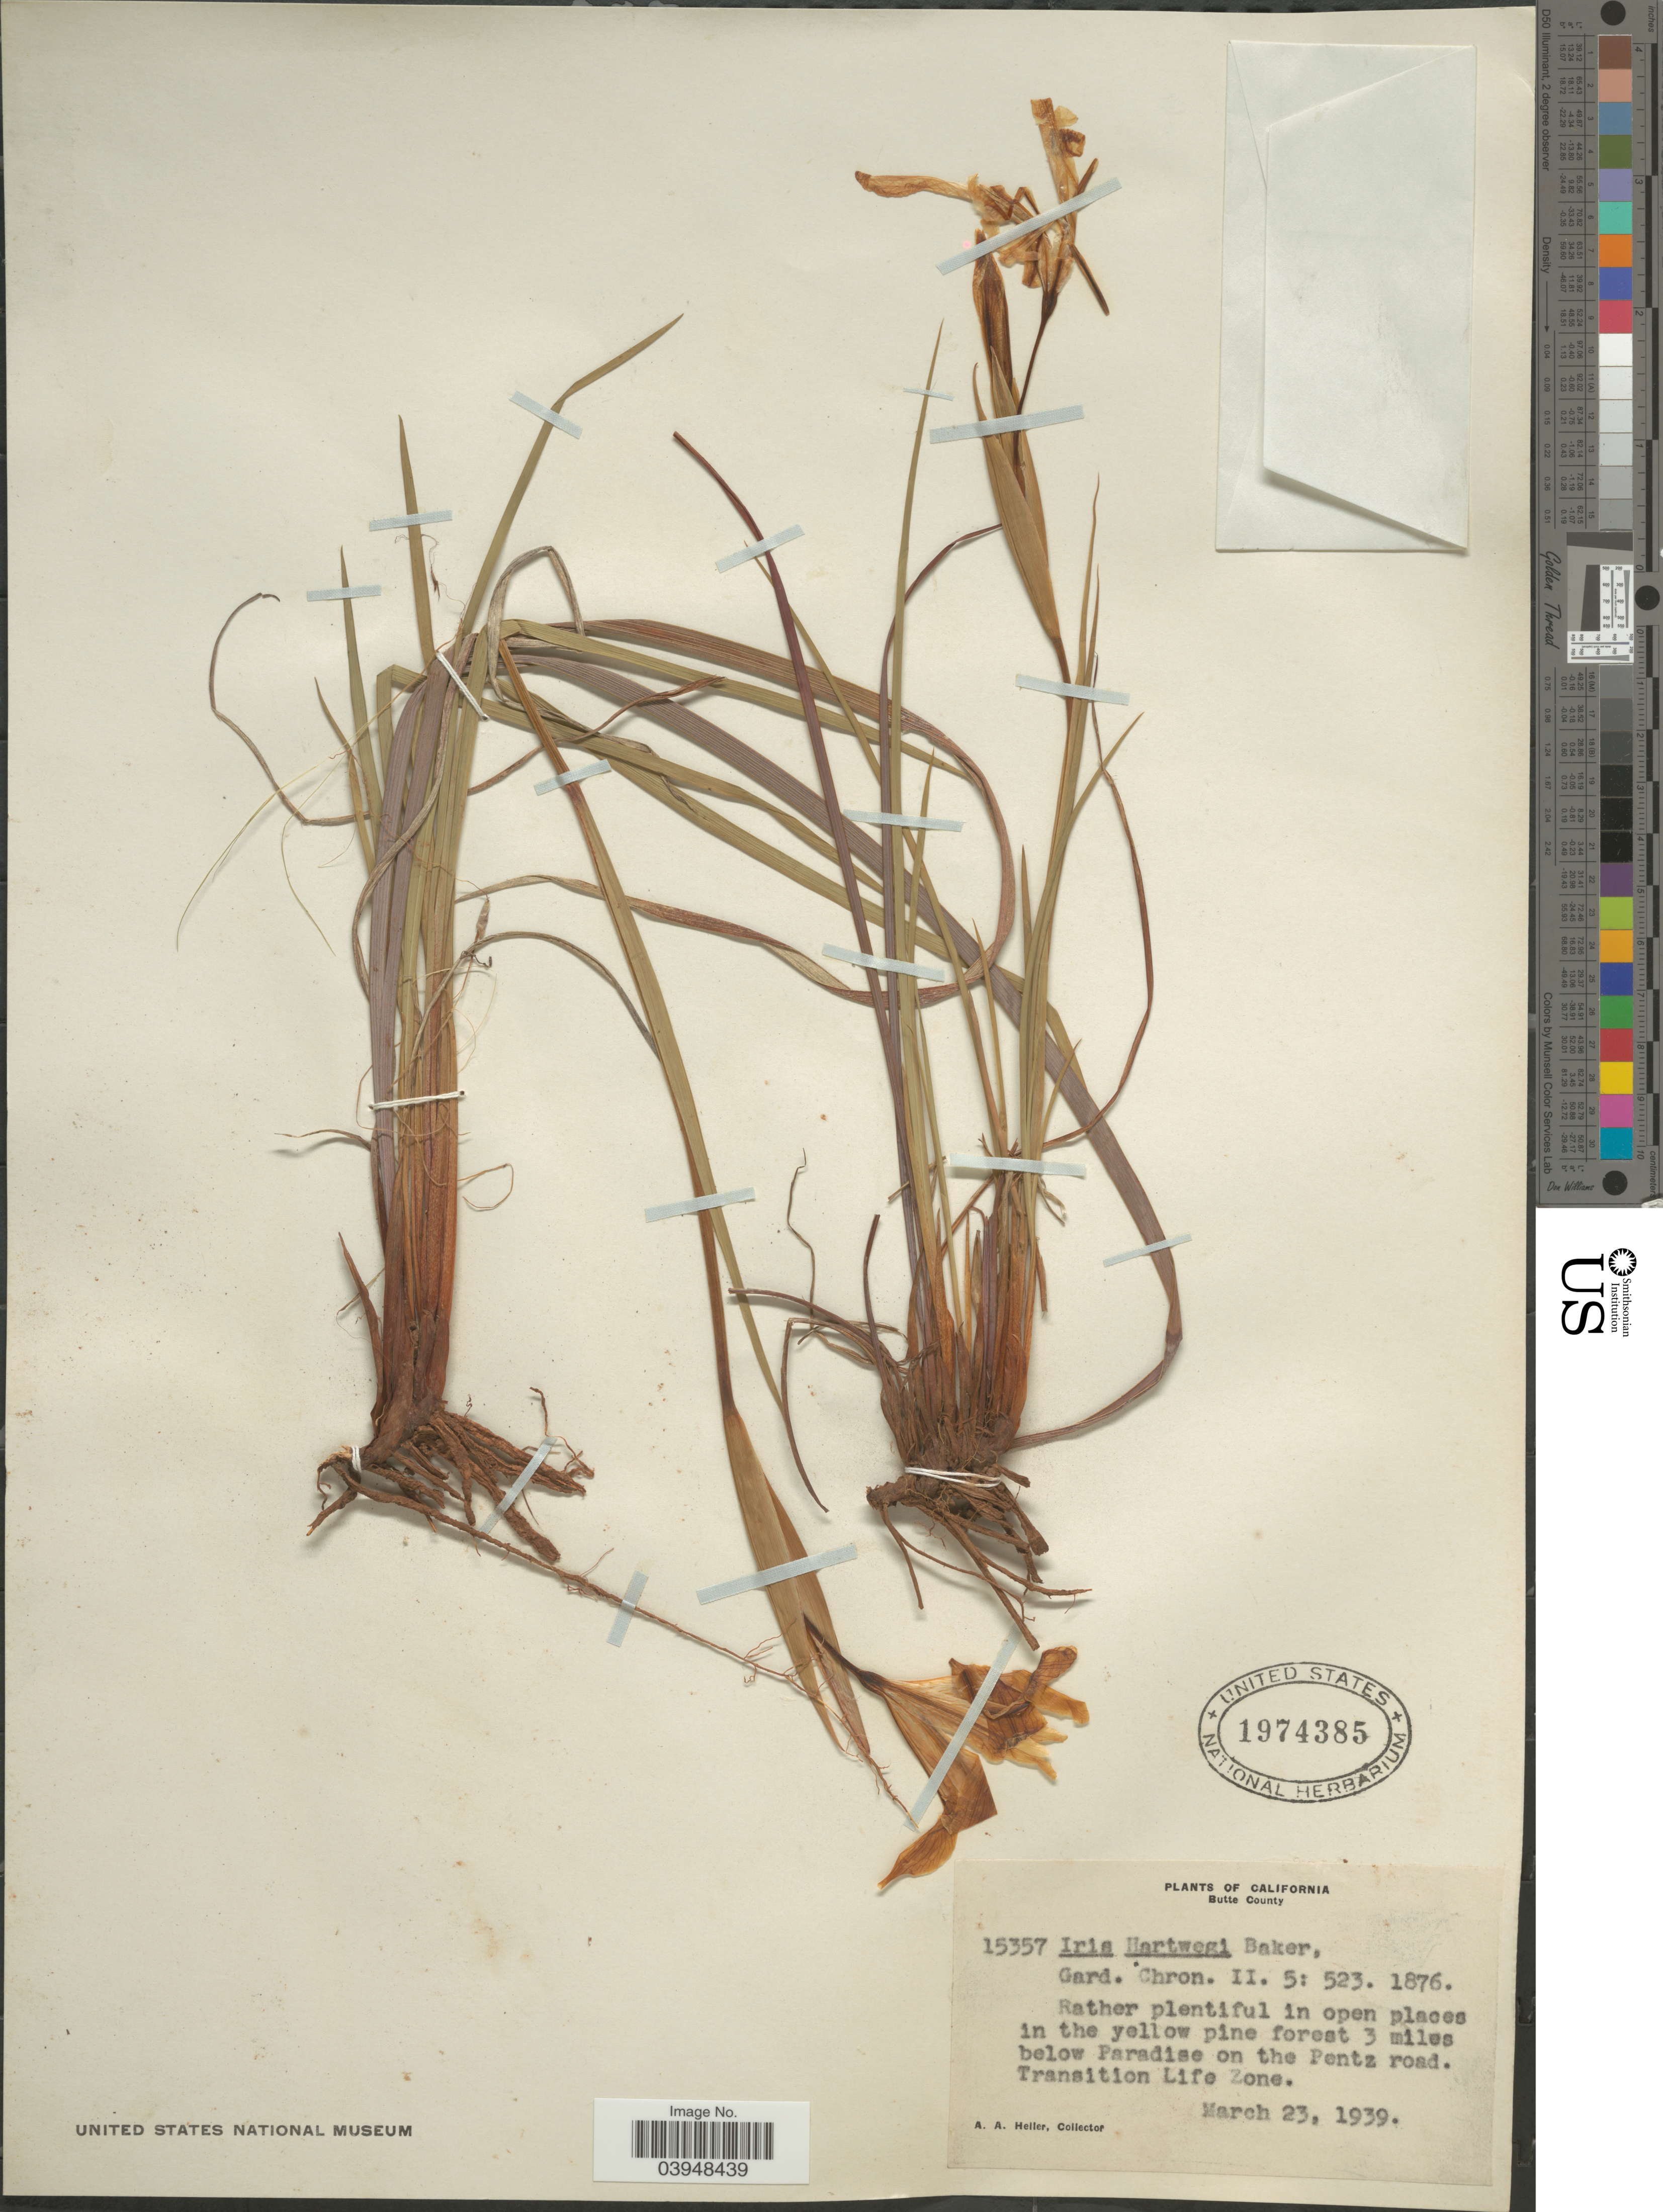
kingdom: Plantae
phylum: Tracheophyta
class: Liliopsida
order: Asparagales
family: Iridaceae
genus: Iris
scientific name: Iris hartwegii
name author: Baker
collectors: A. A. Heller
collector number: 15357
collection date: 1939-03-23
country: United States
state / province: California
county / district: Butte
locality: Butte County. In open places in the yellow pine forest 3 miles below Paradise on the Pentz road. Transition Life Zone.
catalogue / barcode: US 1974385